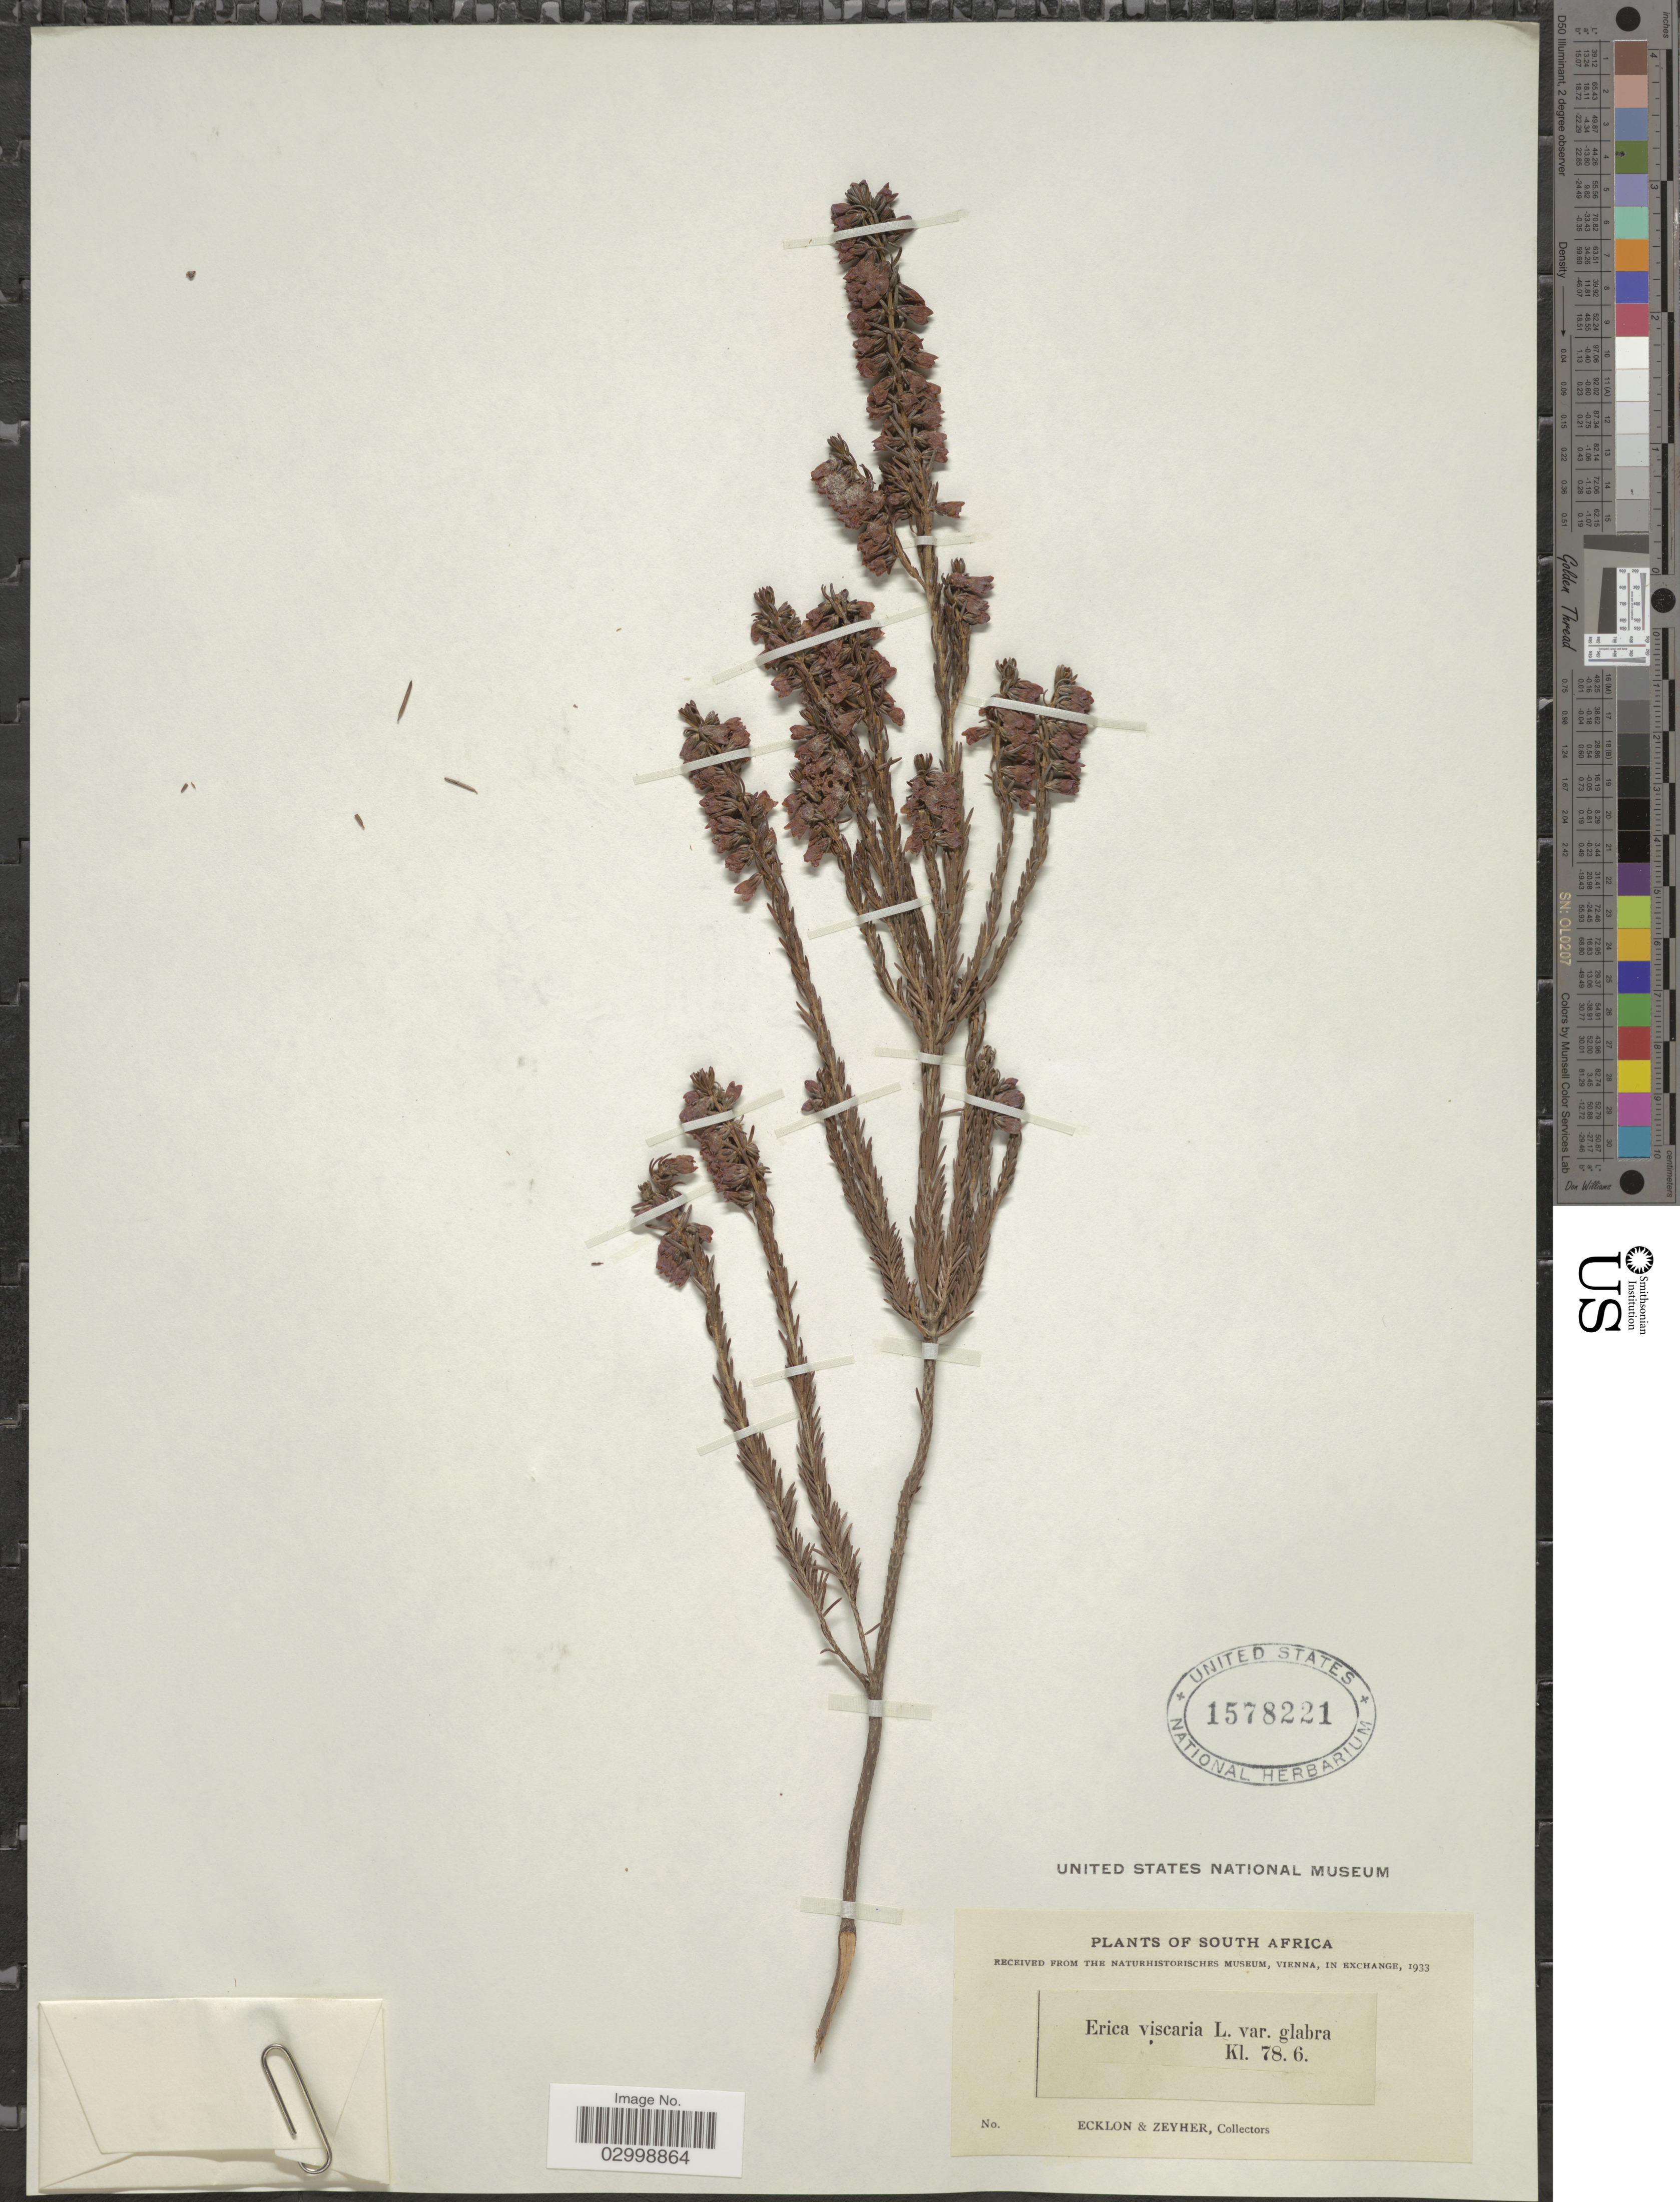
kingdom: Plantae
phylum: Tracheophyta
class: Magnoliopsida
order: Ericales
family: Ericaceae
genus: Erica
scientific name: Erica viscaria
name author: L.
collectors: -. Ecklon & -. Zeyher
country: South Africa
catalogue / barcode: US 1578221